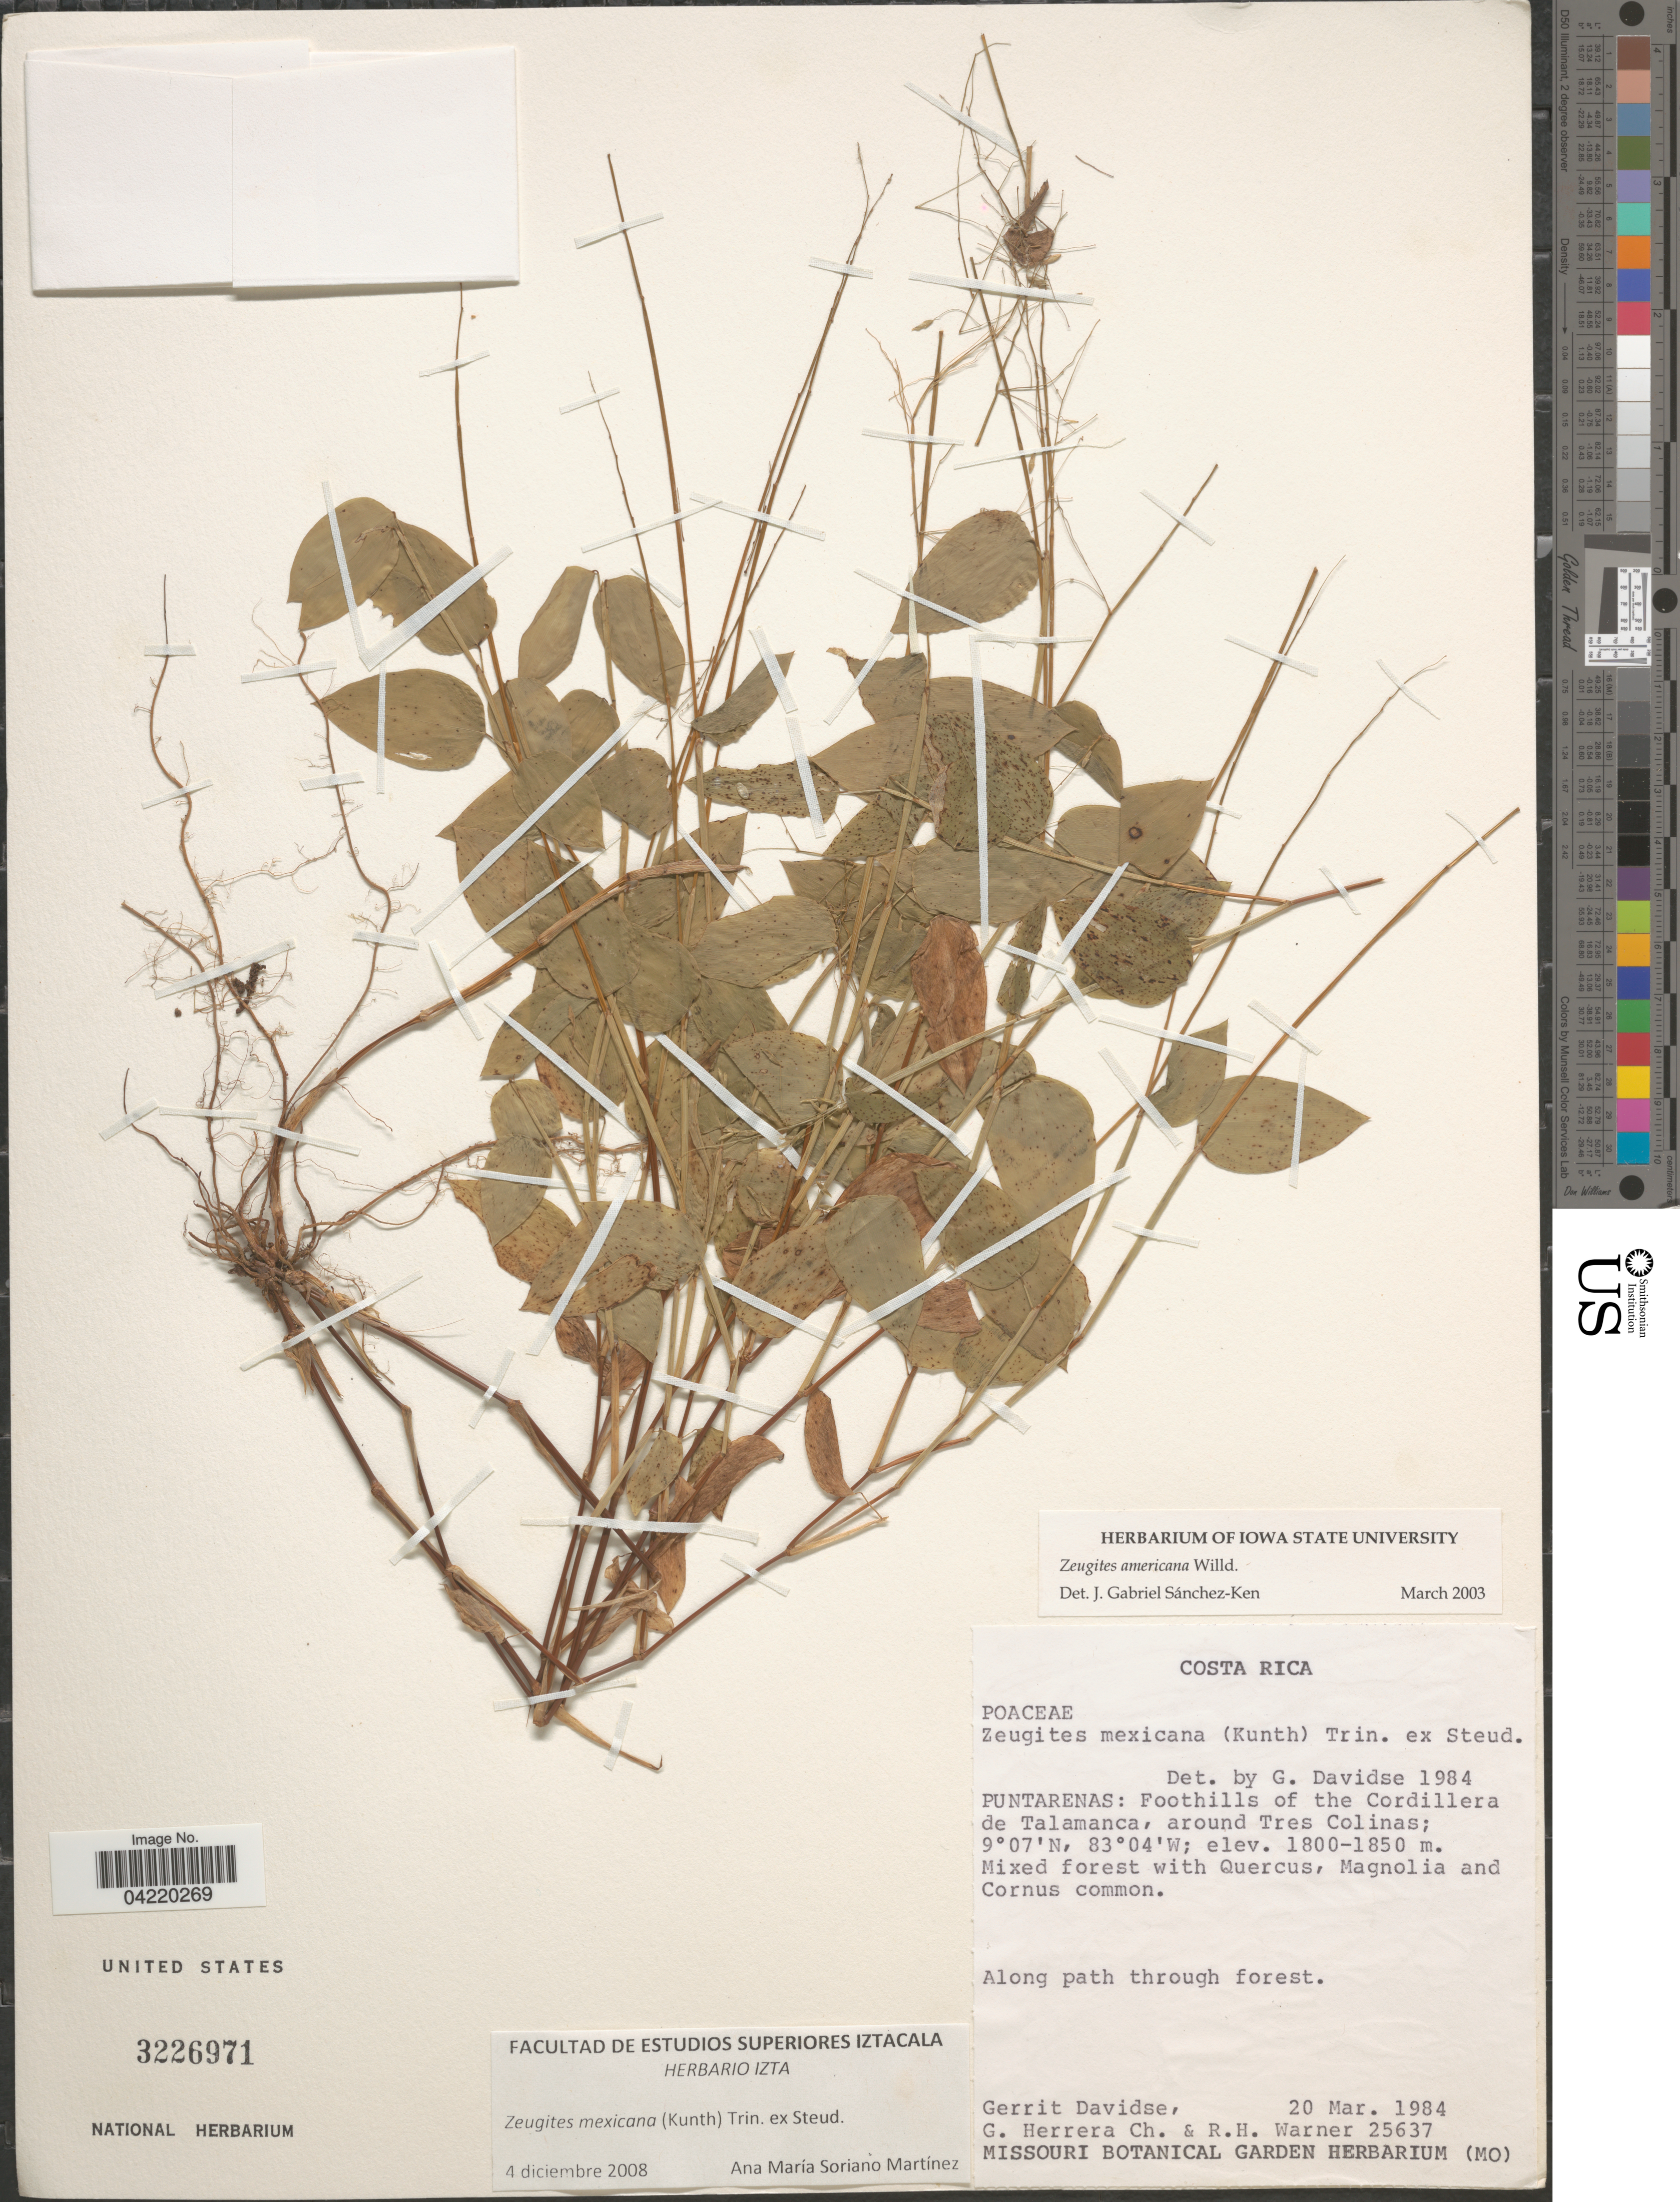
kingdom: Plantae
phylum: Tracheophyta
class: Liliopsida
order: Poales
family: Poaceae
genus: Zeugites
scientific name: Zeugites americanus var. mexicanus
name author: (Kunth) McVaugh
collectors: G. Davidse, G. Herrera Ch. & R. H. Warner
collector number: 25637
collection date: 1984-03-20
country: Costa Rica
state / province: Puntarenas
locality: Foothills of the Cordillera de Talamanca, around Tres Colinas.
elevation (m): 1800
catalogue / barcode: US 3226971